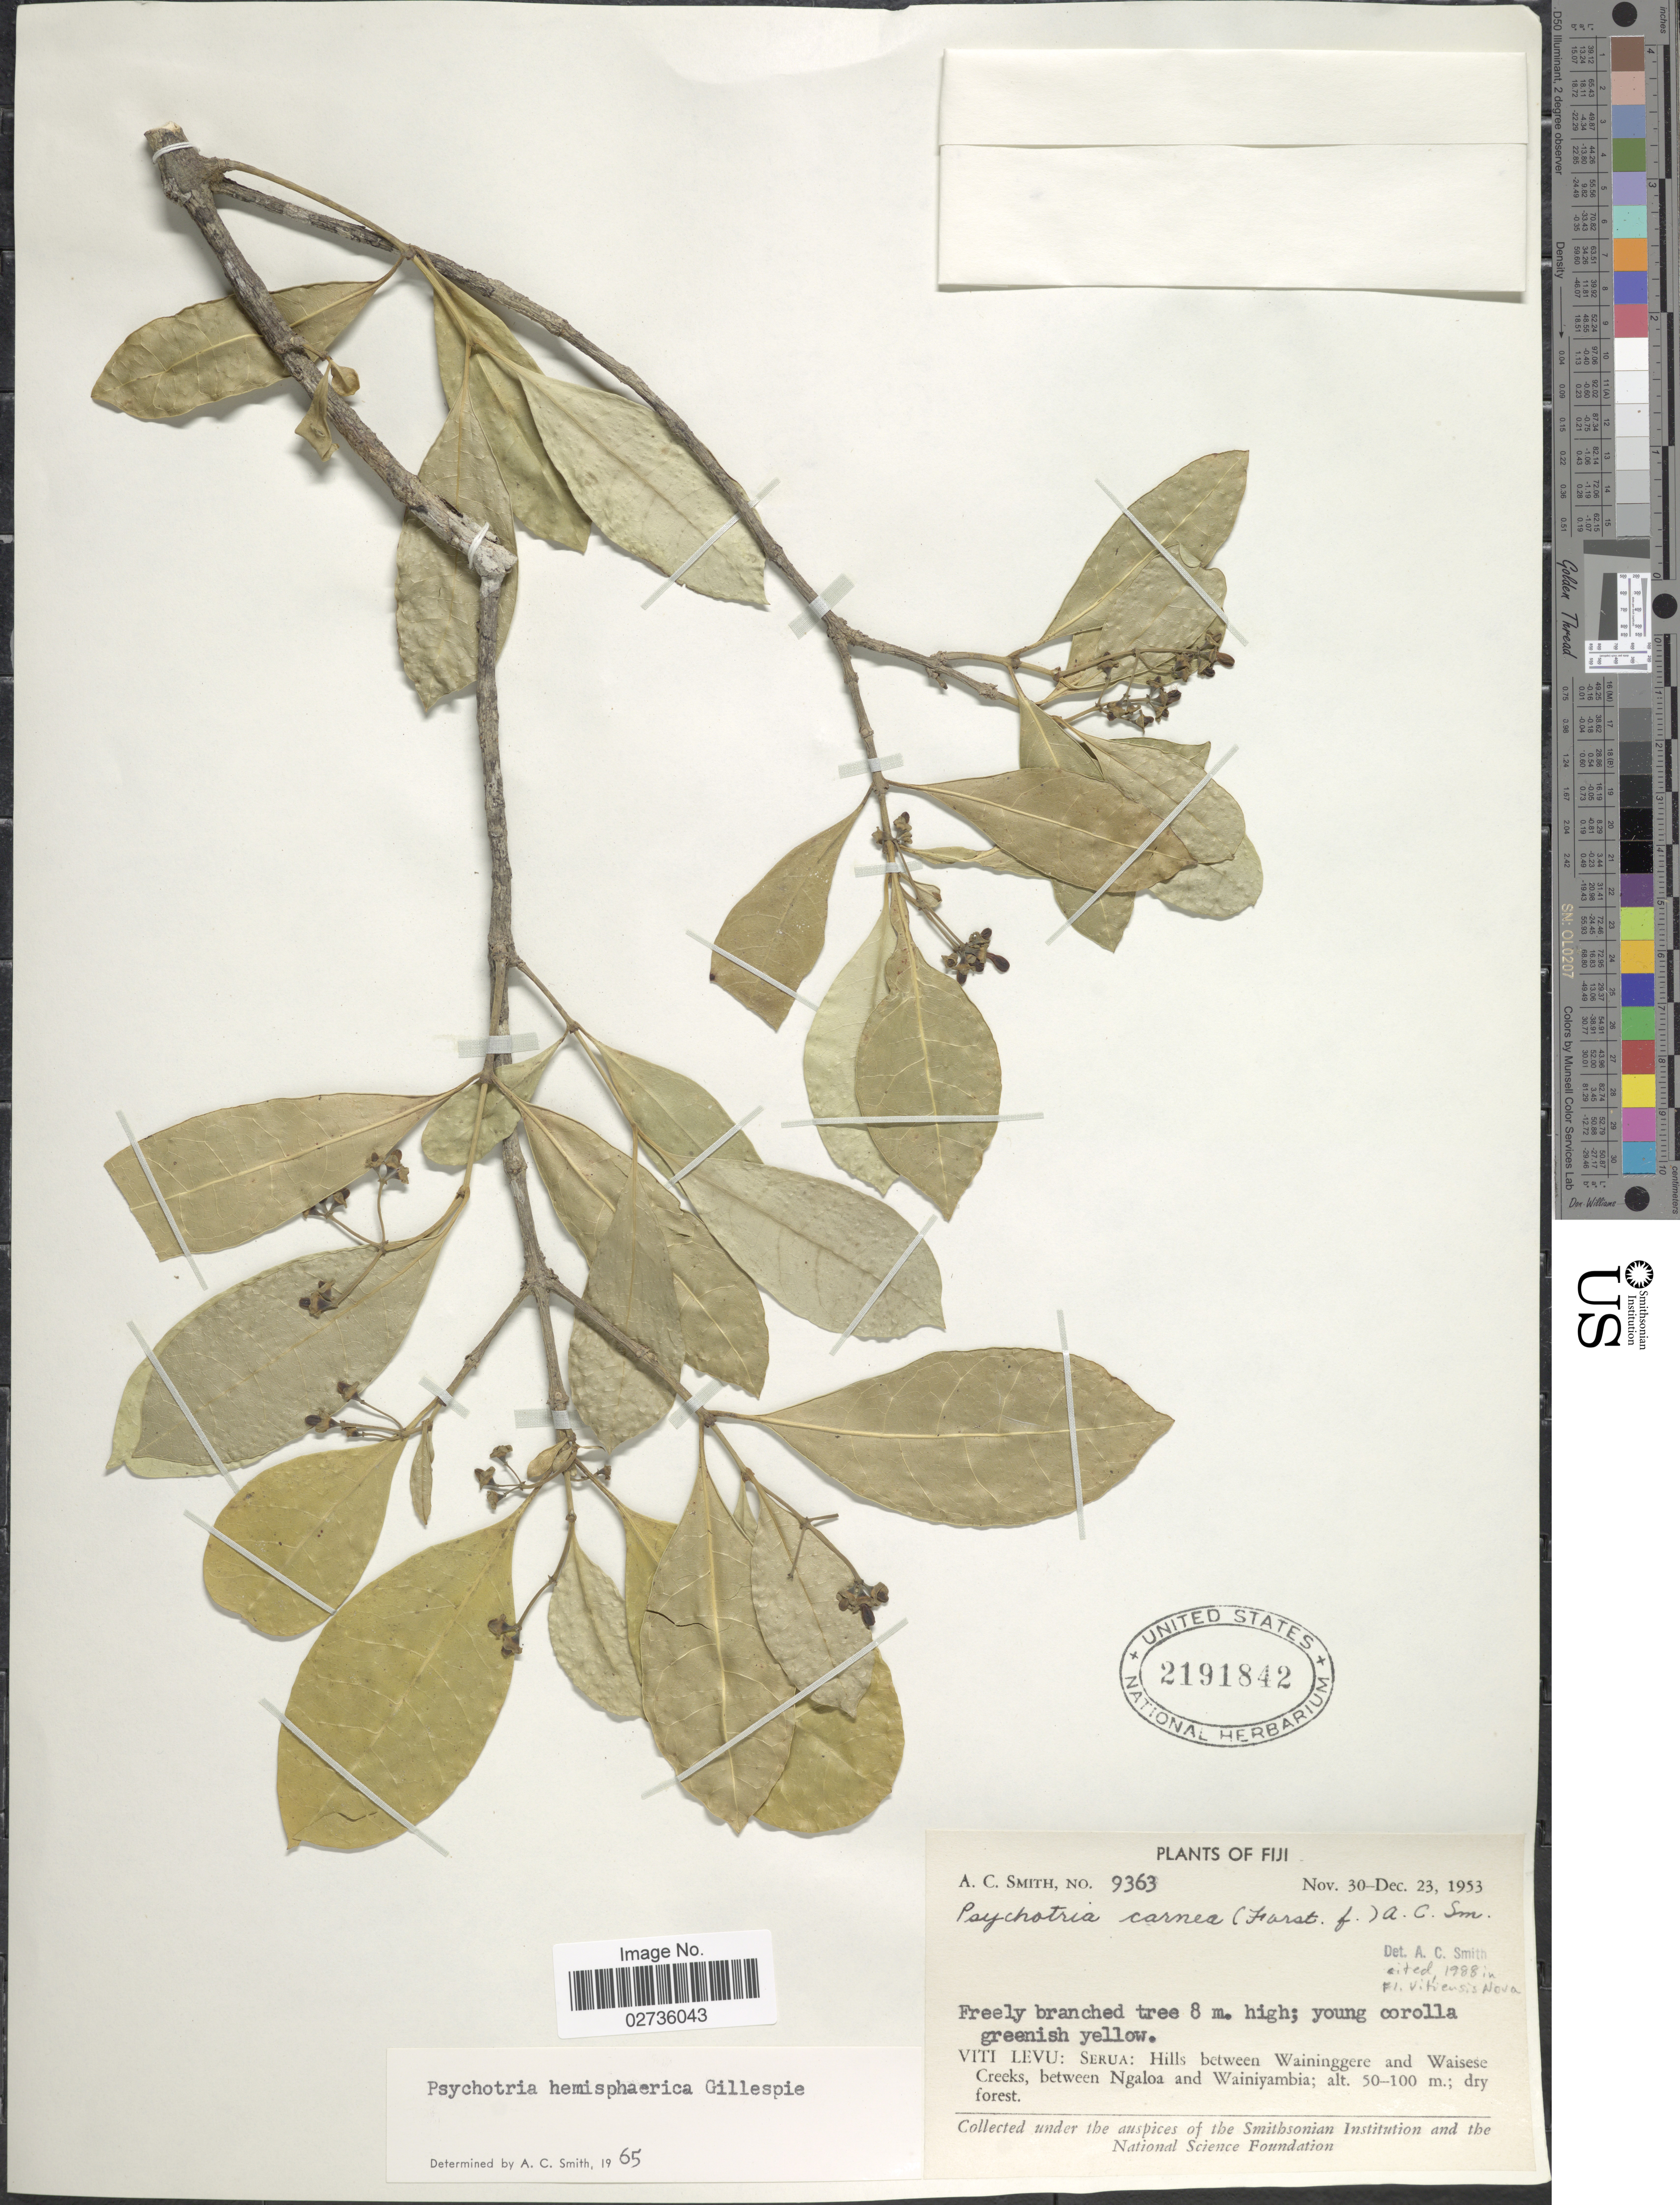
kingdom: Plantae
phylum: Tracheophyta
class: Magnoliopsida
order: Gentianales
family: Rubiaceae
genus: Psychotria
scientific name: Psychotria carnea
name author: (G. Forst.) A.C. Sm.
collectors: A. C. Smith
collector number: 9363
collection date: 1953-11-30/1953-12-23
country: Fiji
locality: Viti Levu: Serua: Hills between Waininggere and Waisese Creeks, between Ngaloa and Wainiyambia.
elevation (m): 50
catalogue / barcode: US 2191842